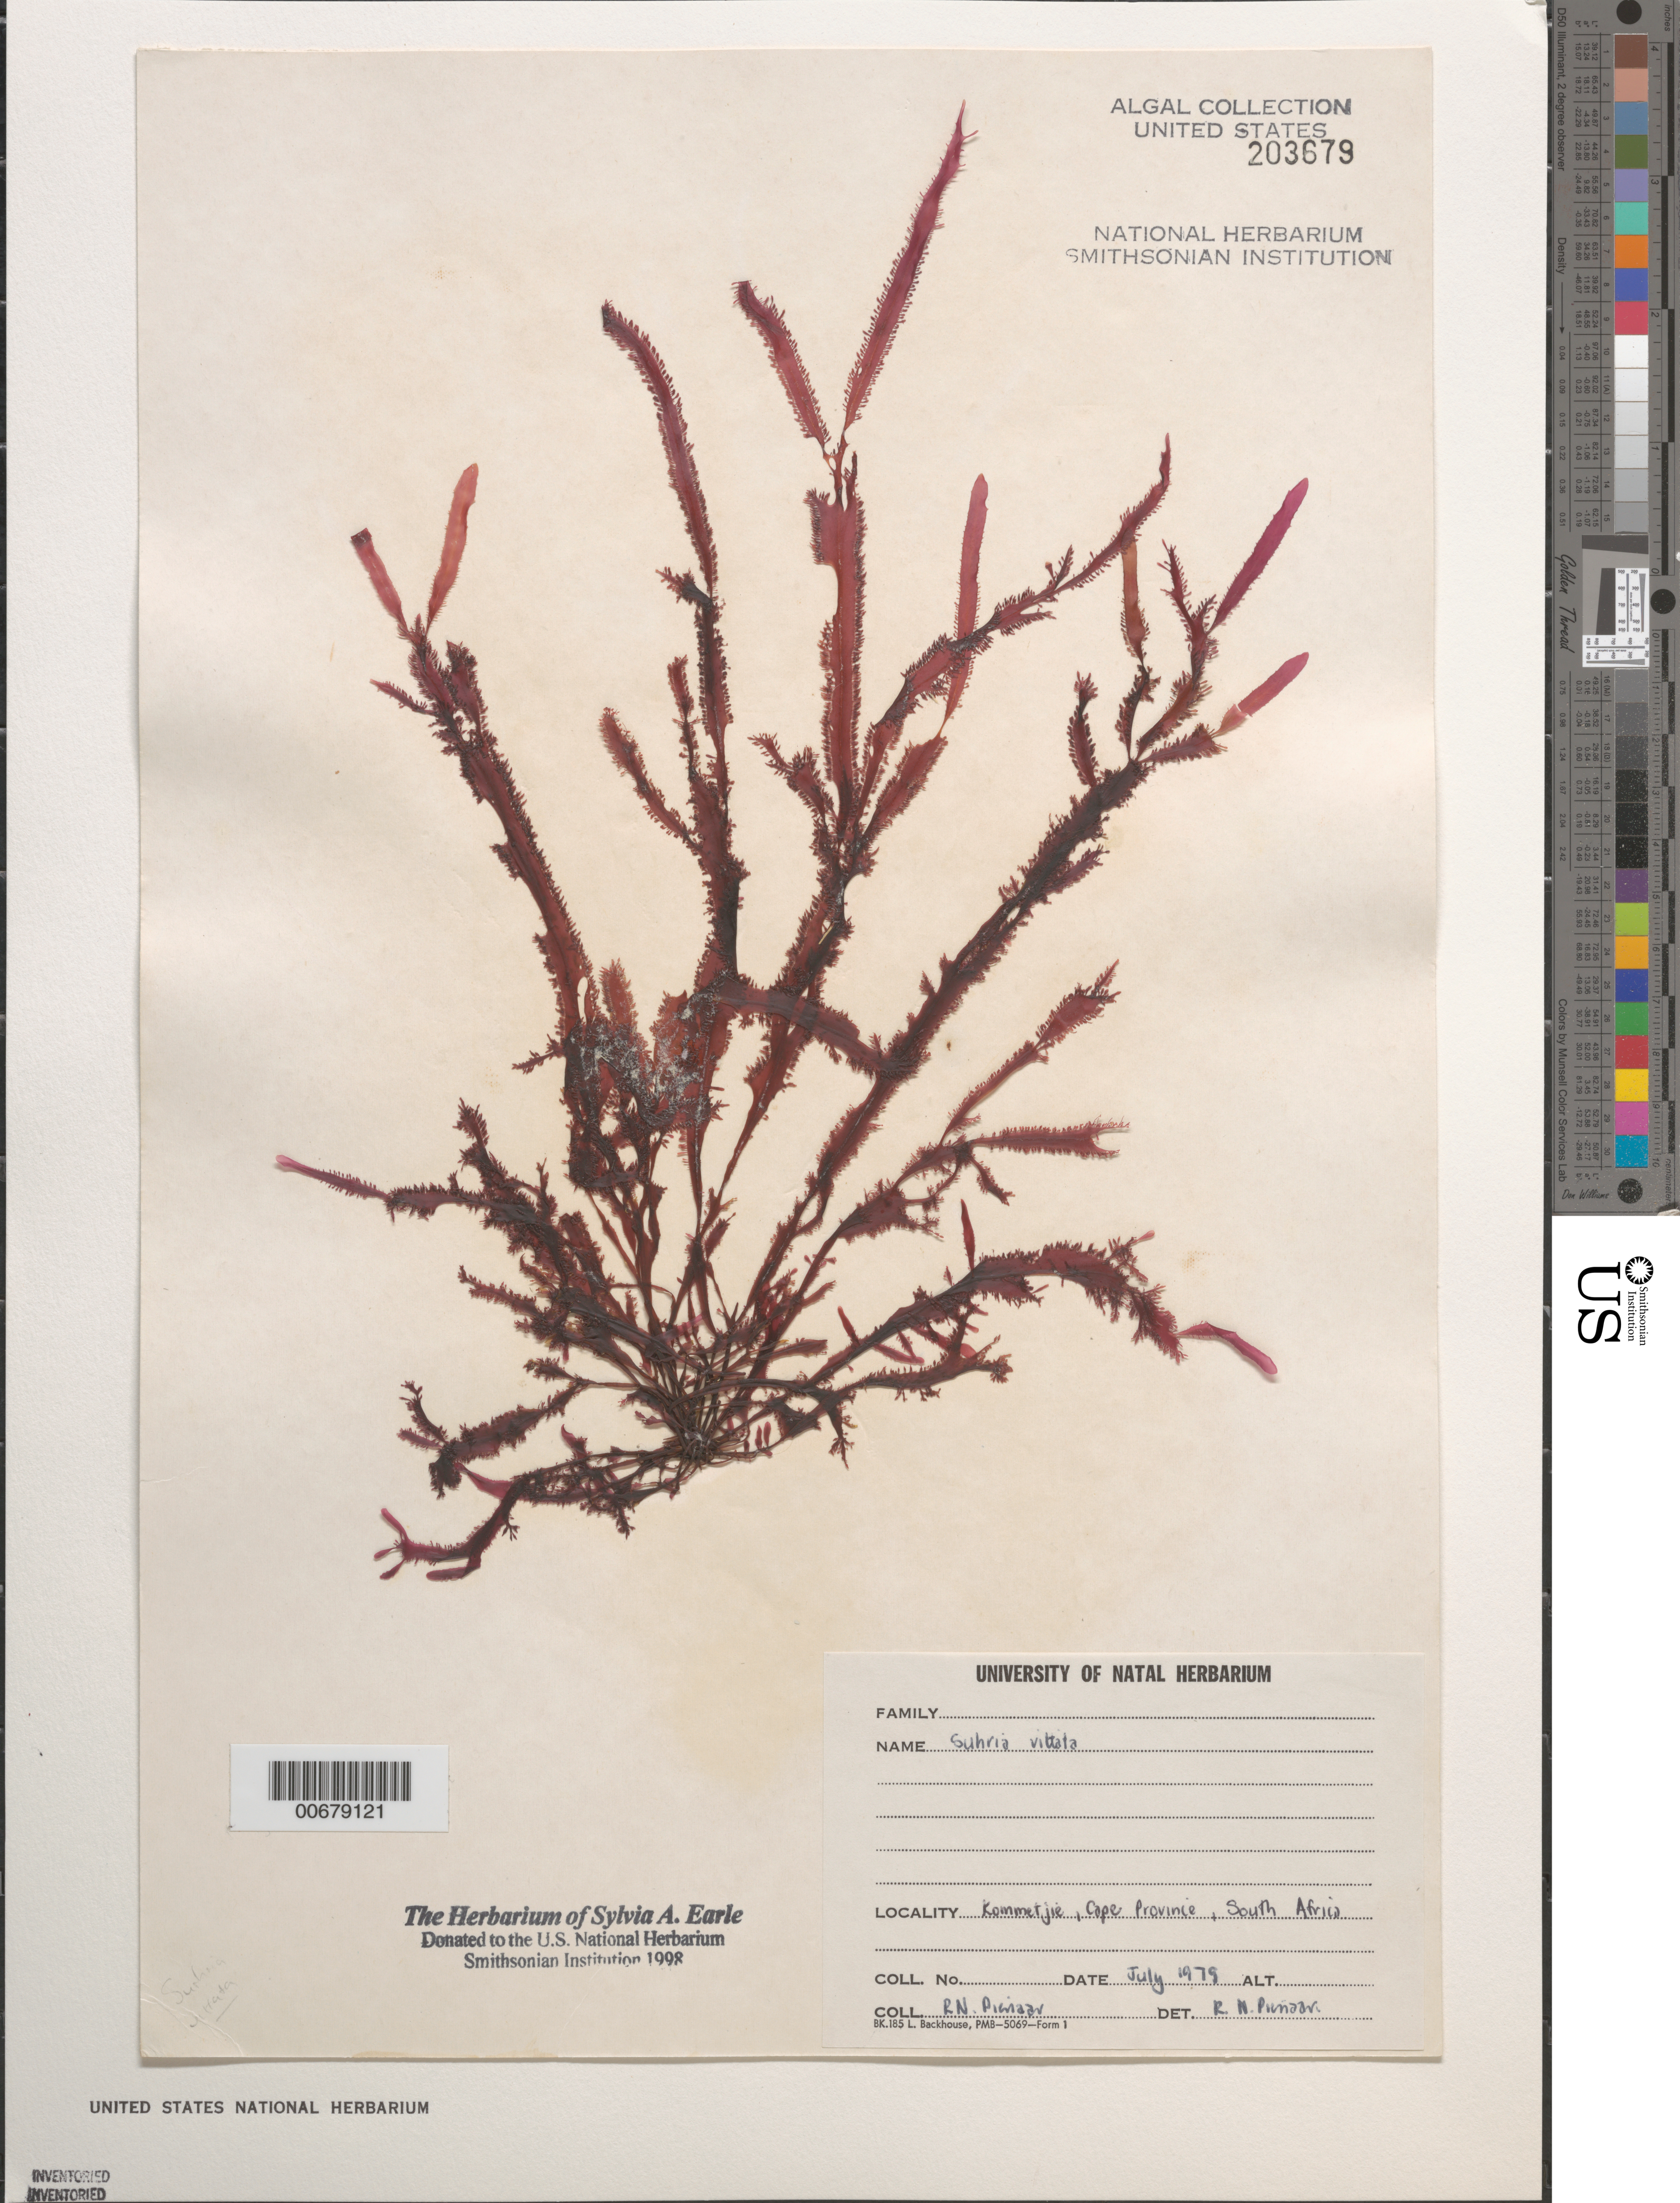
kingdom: Plantae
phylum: Rhodophyta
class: Florideophyceae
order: Gelidiales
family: Gelidiaceae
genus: Gelidium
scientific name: Gelidium vittatum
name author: (L.) Kütz.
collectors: R. Pienaar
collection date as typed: Jul 1979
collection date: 1979-07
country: South Africa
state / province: Western Cape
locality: Kommetjie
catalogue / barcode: US 203679